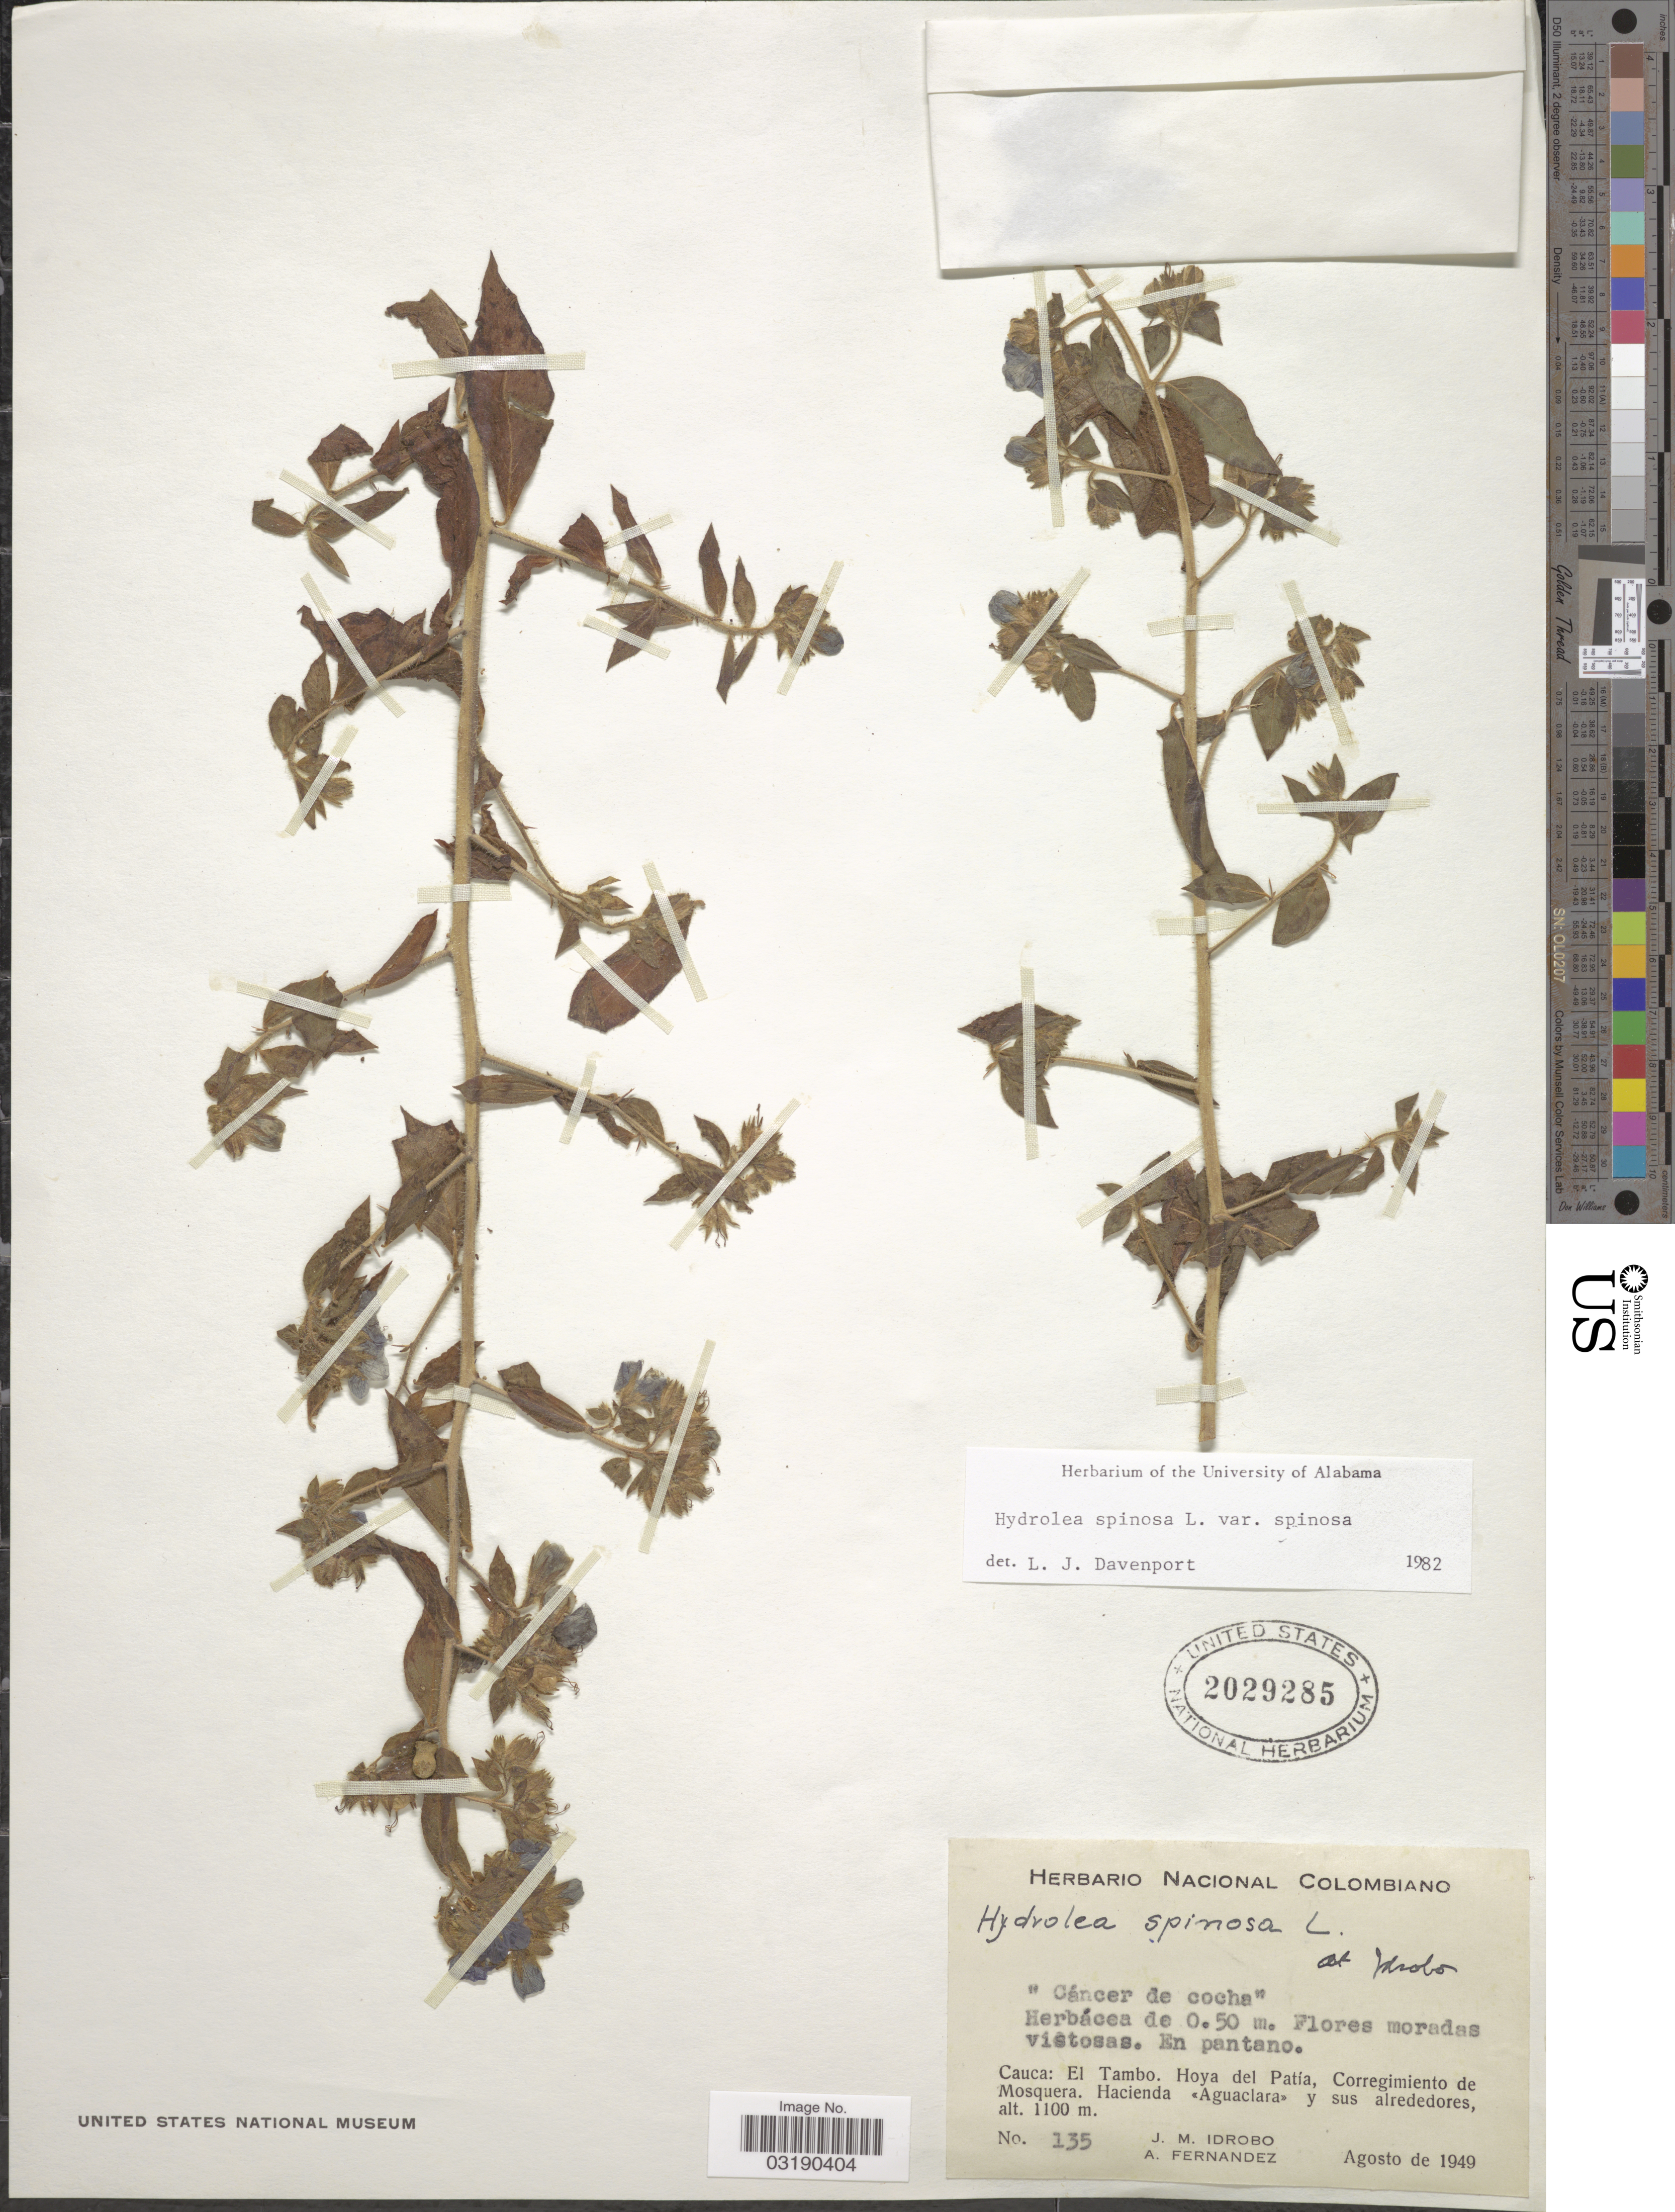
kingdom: Plantae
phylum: Tracheophyta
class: Magnoliopsida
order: Solanales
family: Hydroleaceae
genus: Hydrolea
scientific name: Hydrolea spinosa var. spinosa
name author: L.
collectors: J. M. Idrobo & A. Fernandez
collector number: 135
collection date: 1949-08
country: Colombia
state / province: Cauca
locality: El Tambo. Hoya del Patía, Corregimiento de Mosquera. Hacienda <<Aguaclara>> y sus alrededores.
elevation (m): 1100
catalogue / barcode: US 2029285